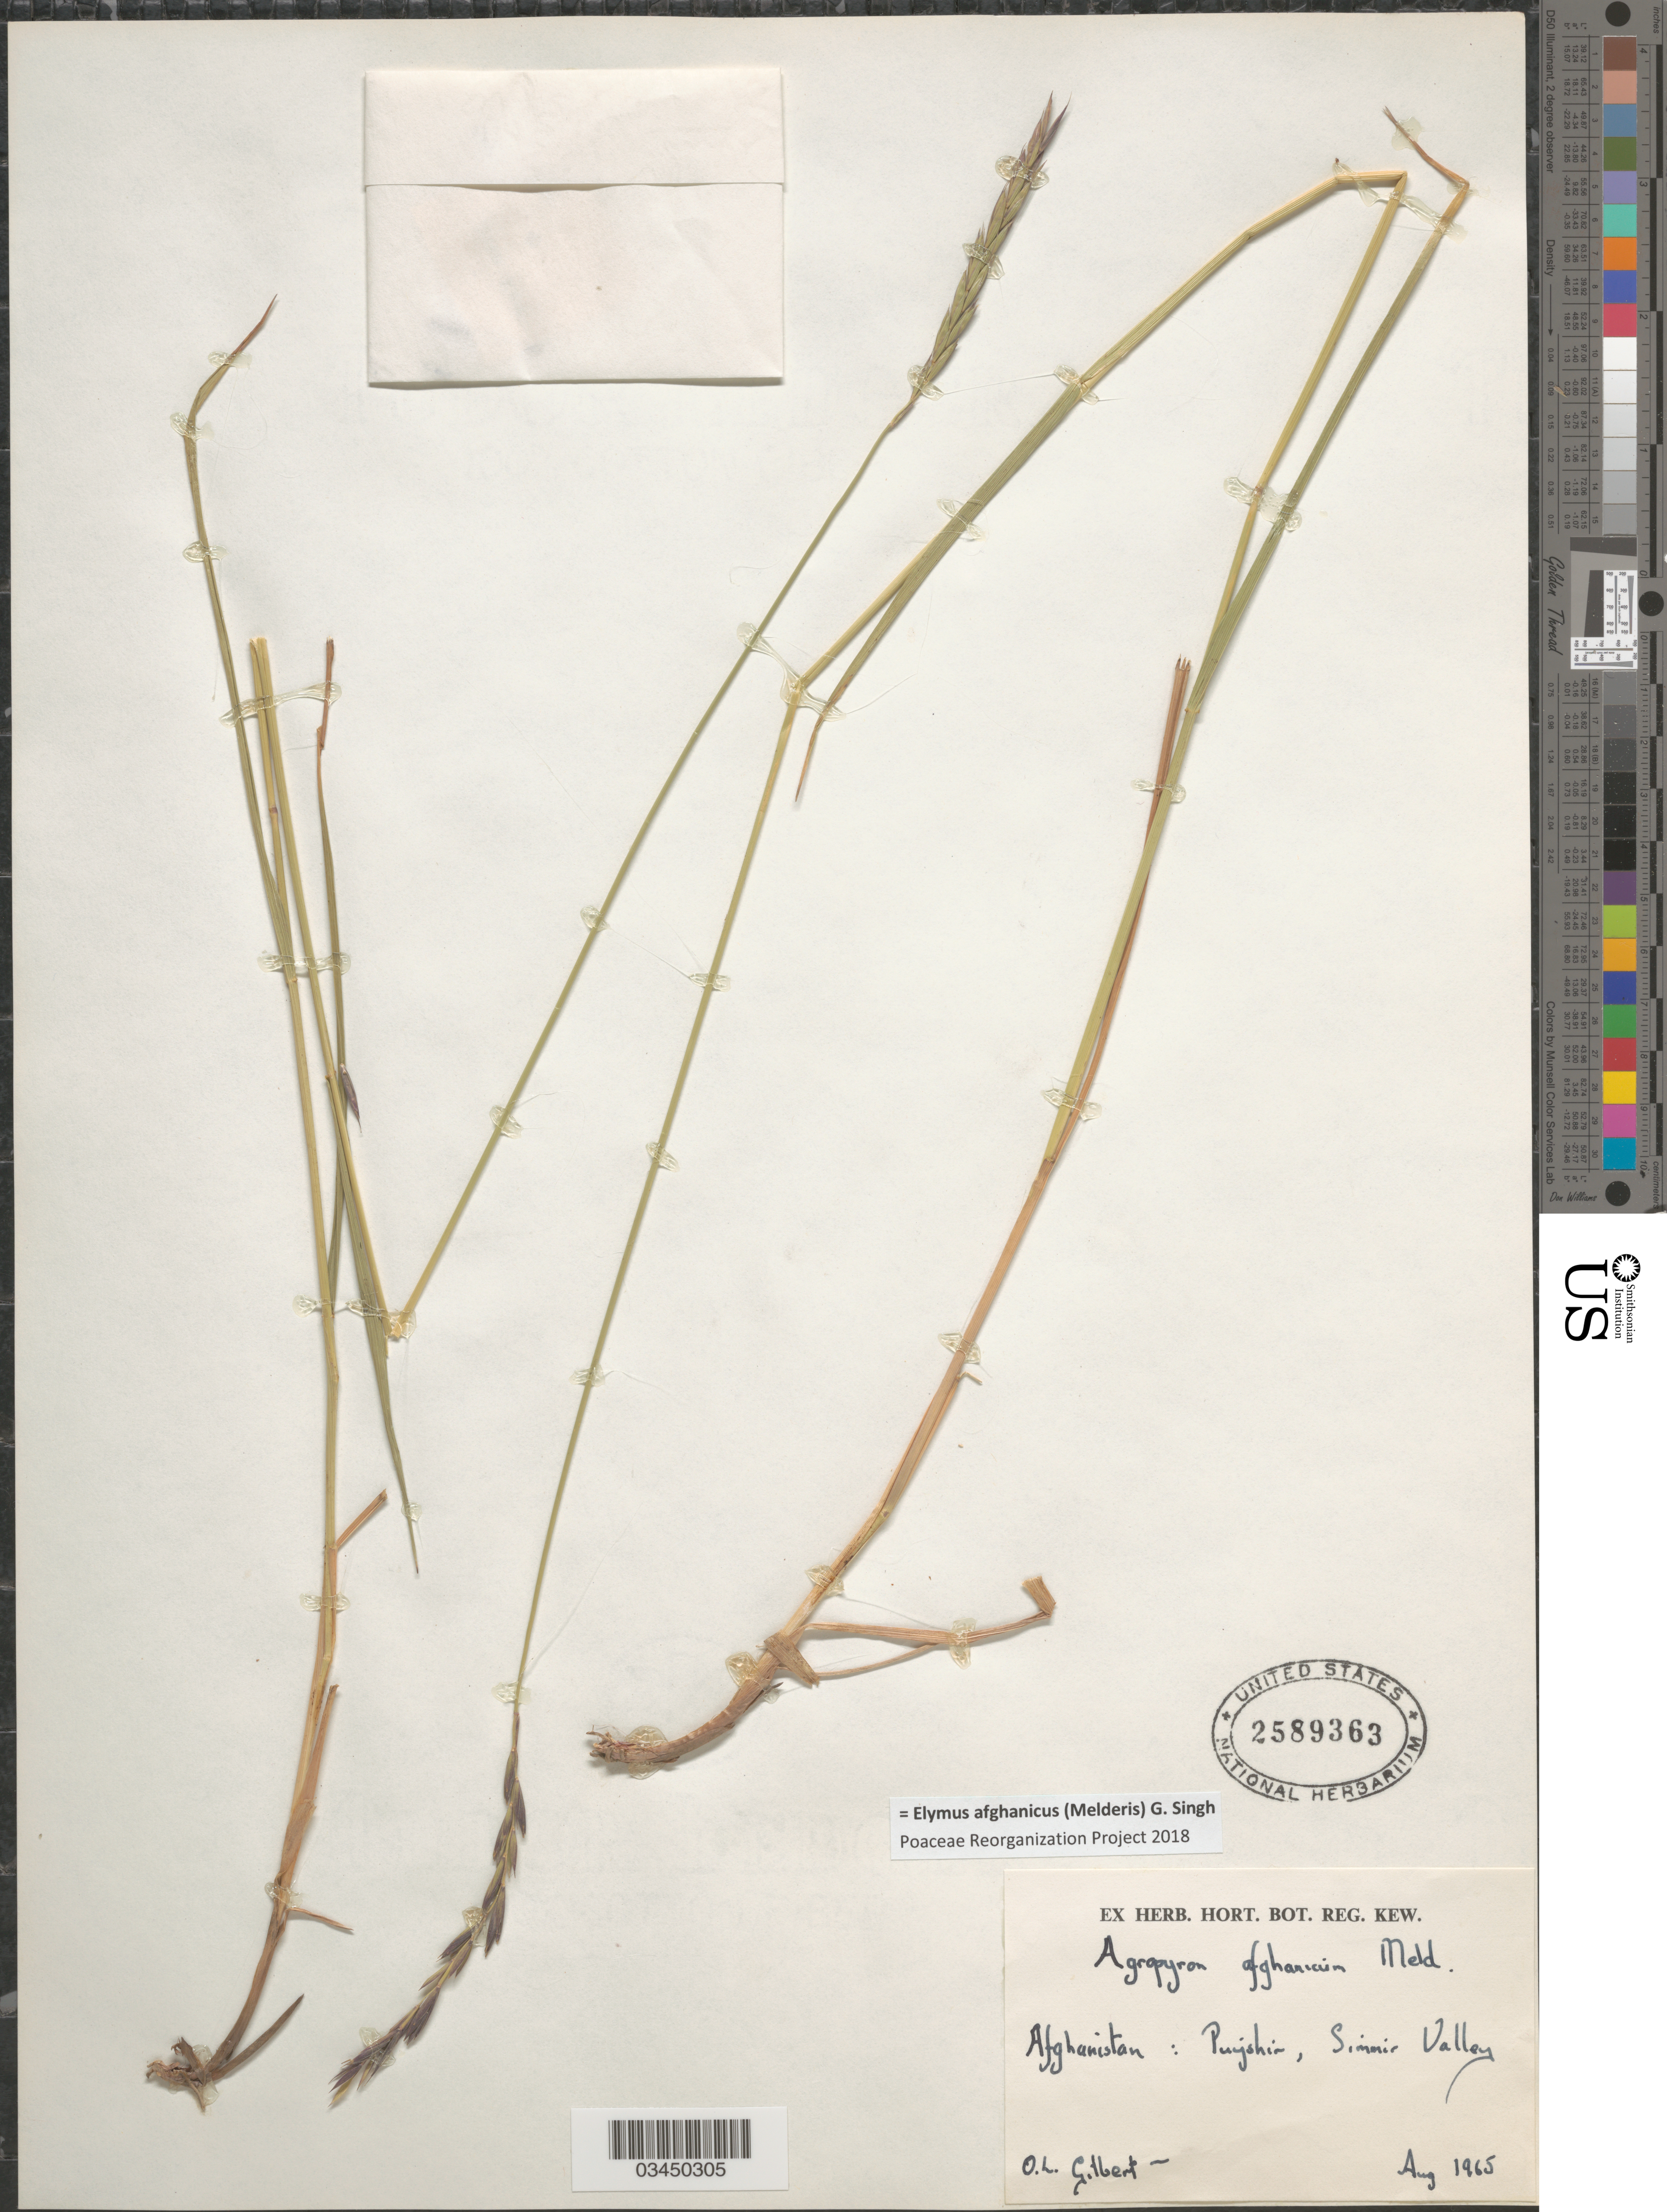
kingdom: Plantae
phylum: Tracheophyta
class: Liliopsida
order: Poales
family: Poaceae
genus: Elymus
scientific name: Elymus afghanicus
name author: (Melderis) G. Singh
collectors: O. L. Gilbert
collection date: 1965-08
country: Afghanistan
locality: Puyshir, Simmir Valley.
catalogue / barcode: US 2589363